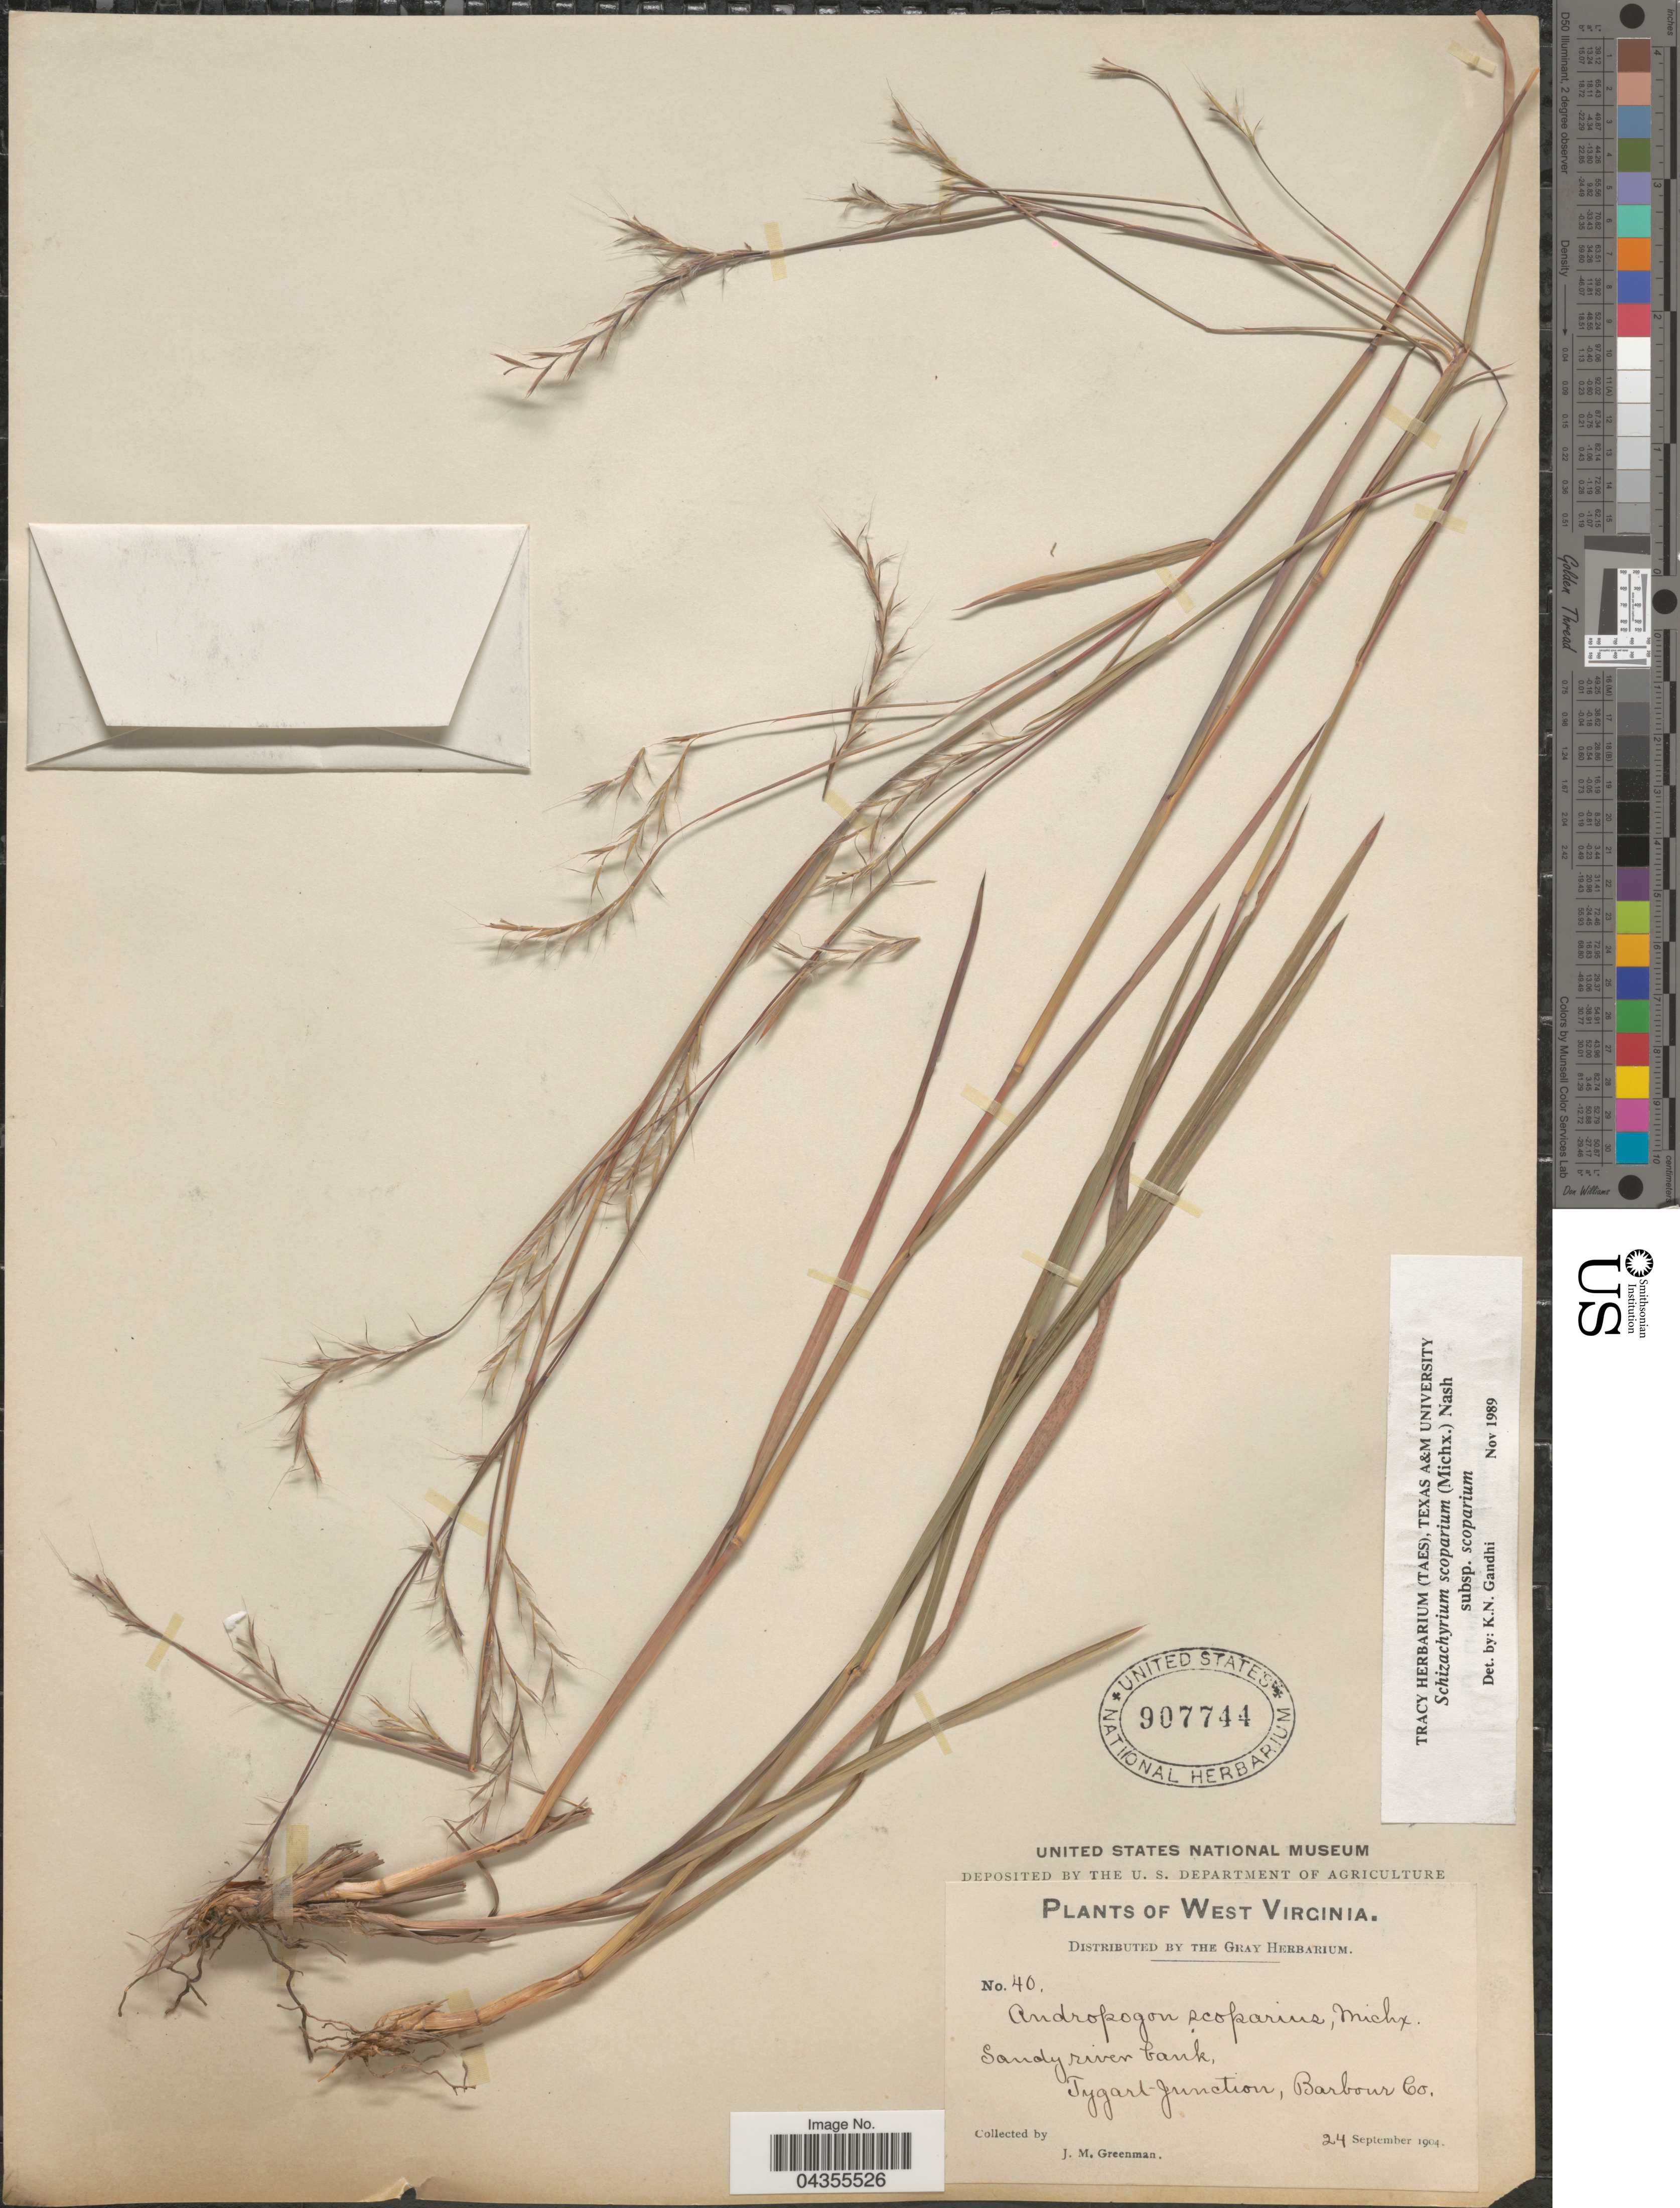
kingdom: Plantae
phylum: Tracheophyta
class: Liliopsida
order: Poales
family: Poaceae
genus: Schizachyrium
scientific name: Schizachyrium scoparium var. scoparium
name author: (Michx.) Nash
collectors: J. M. Greenman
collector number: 40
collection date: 1904-09-24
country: United States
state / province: West Virginia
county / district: Barbour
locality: Tygart-Junction, Barbour Co.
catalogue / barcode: US 907744